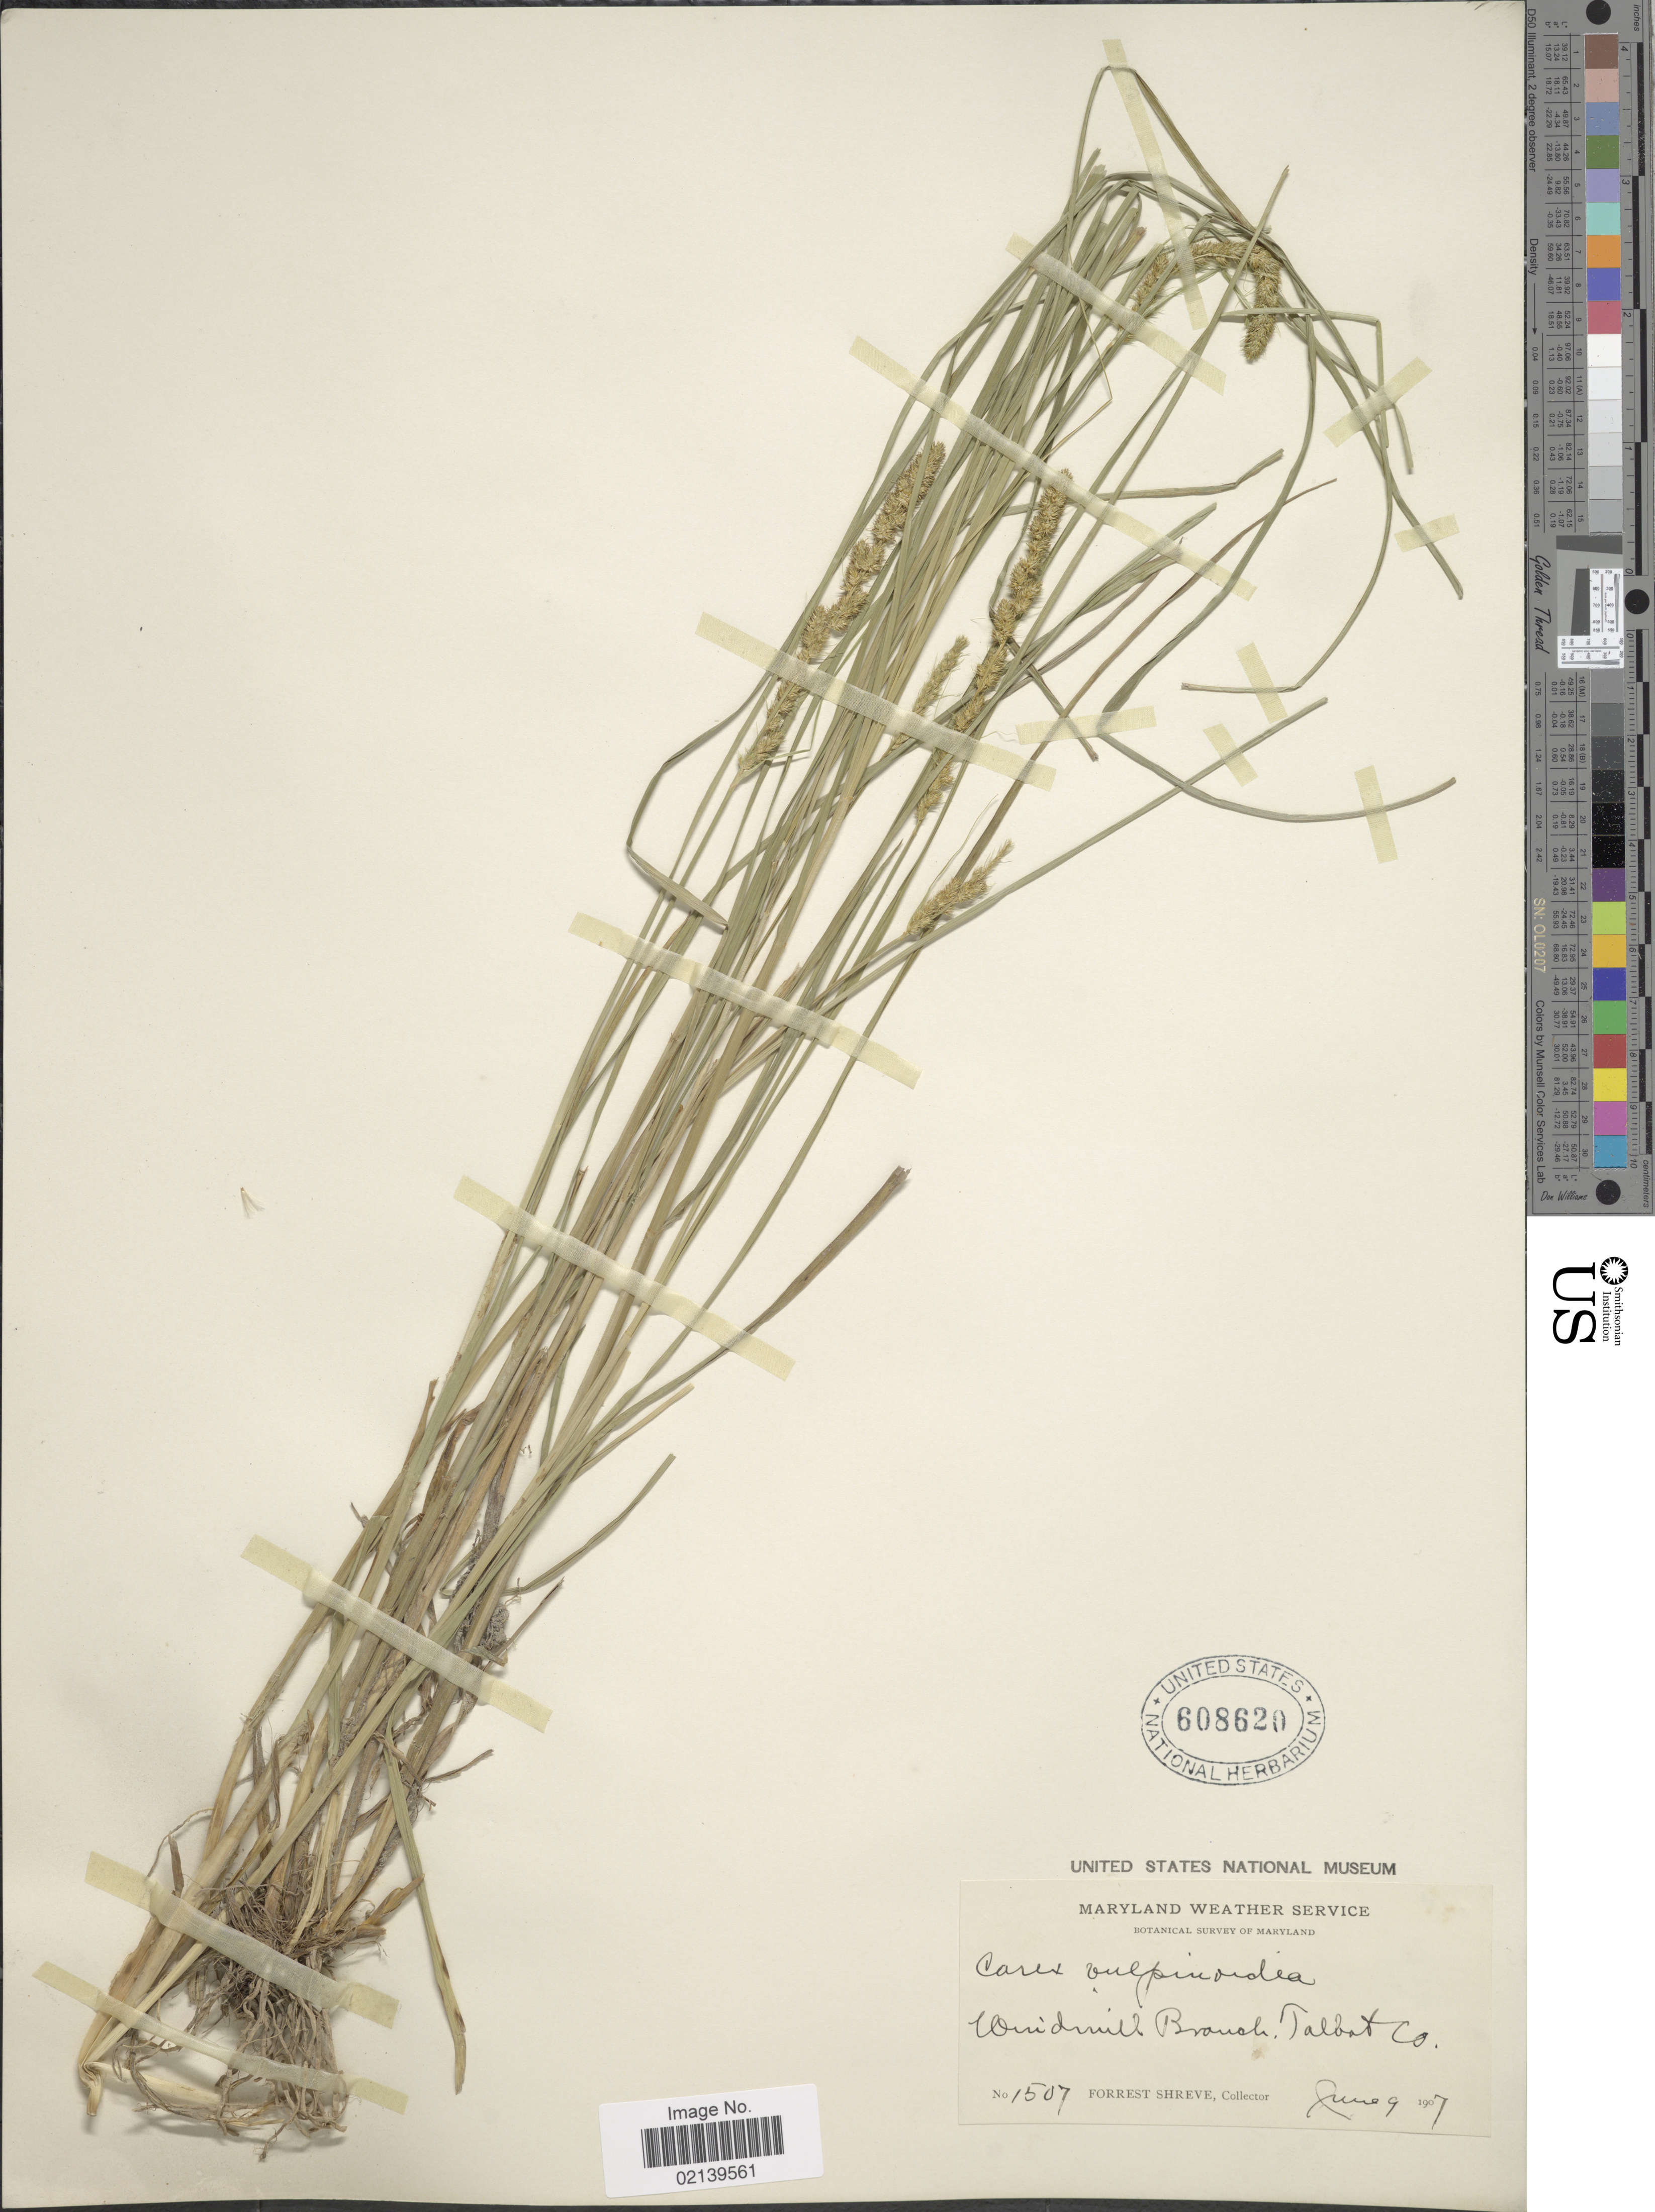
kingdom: Plantae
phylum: Tracheophyta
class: Liliopsida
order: Poales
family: Cyperaceae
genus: Carex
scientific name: Carex vulpinoidea Michx.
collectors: F. Shreve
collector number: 1507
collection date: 1907-06-09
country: United States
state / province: Maryland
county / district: Talbot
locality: Windmill Branch, Talbot Co.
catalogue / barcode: US 608620